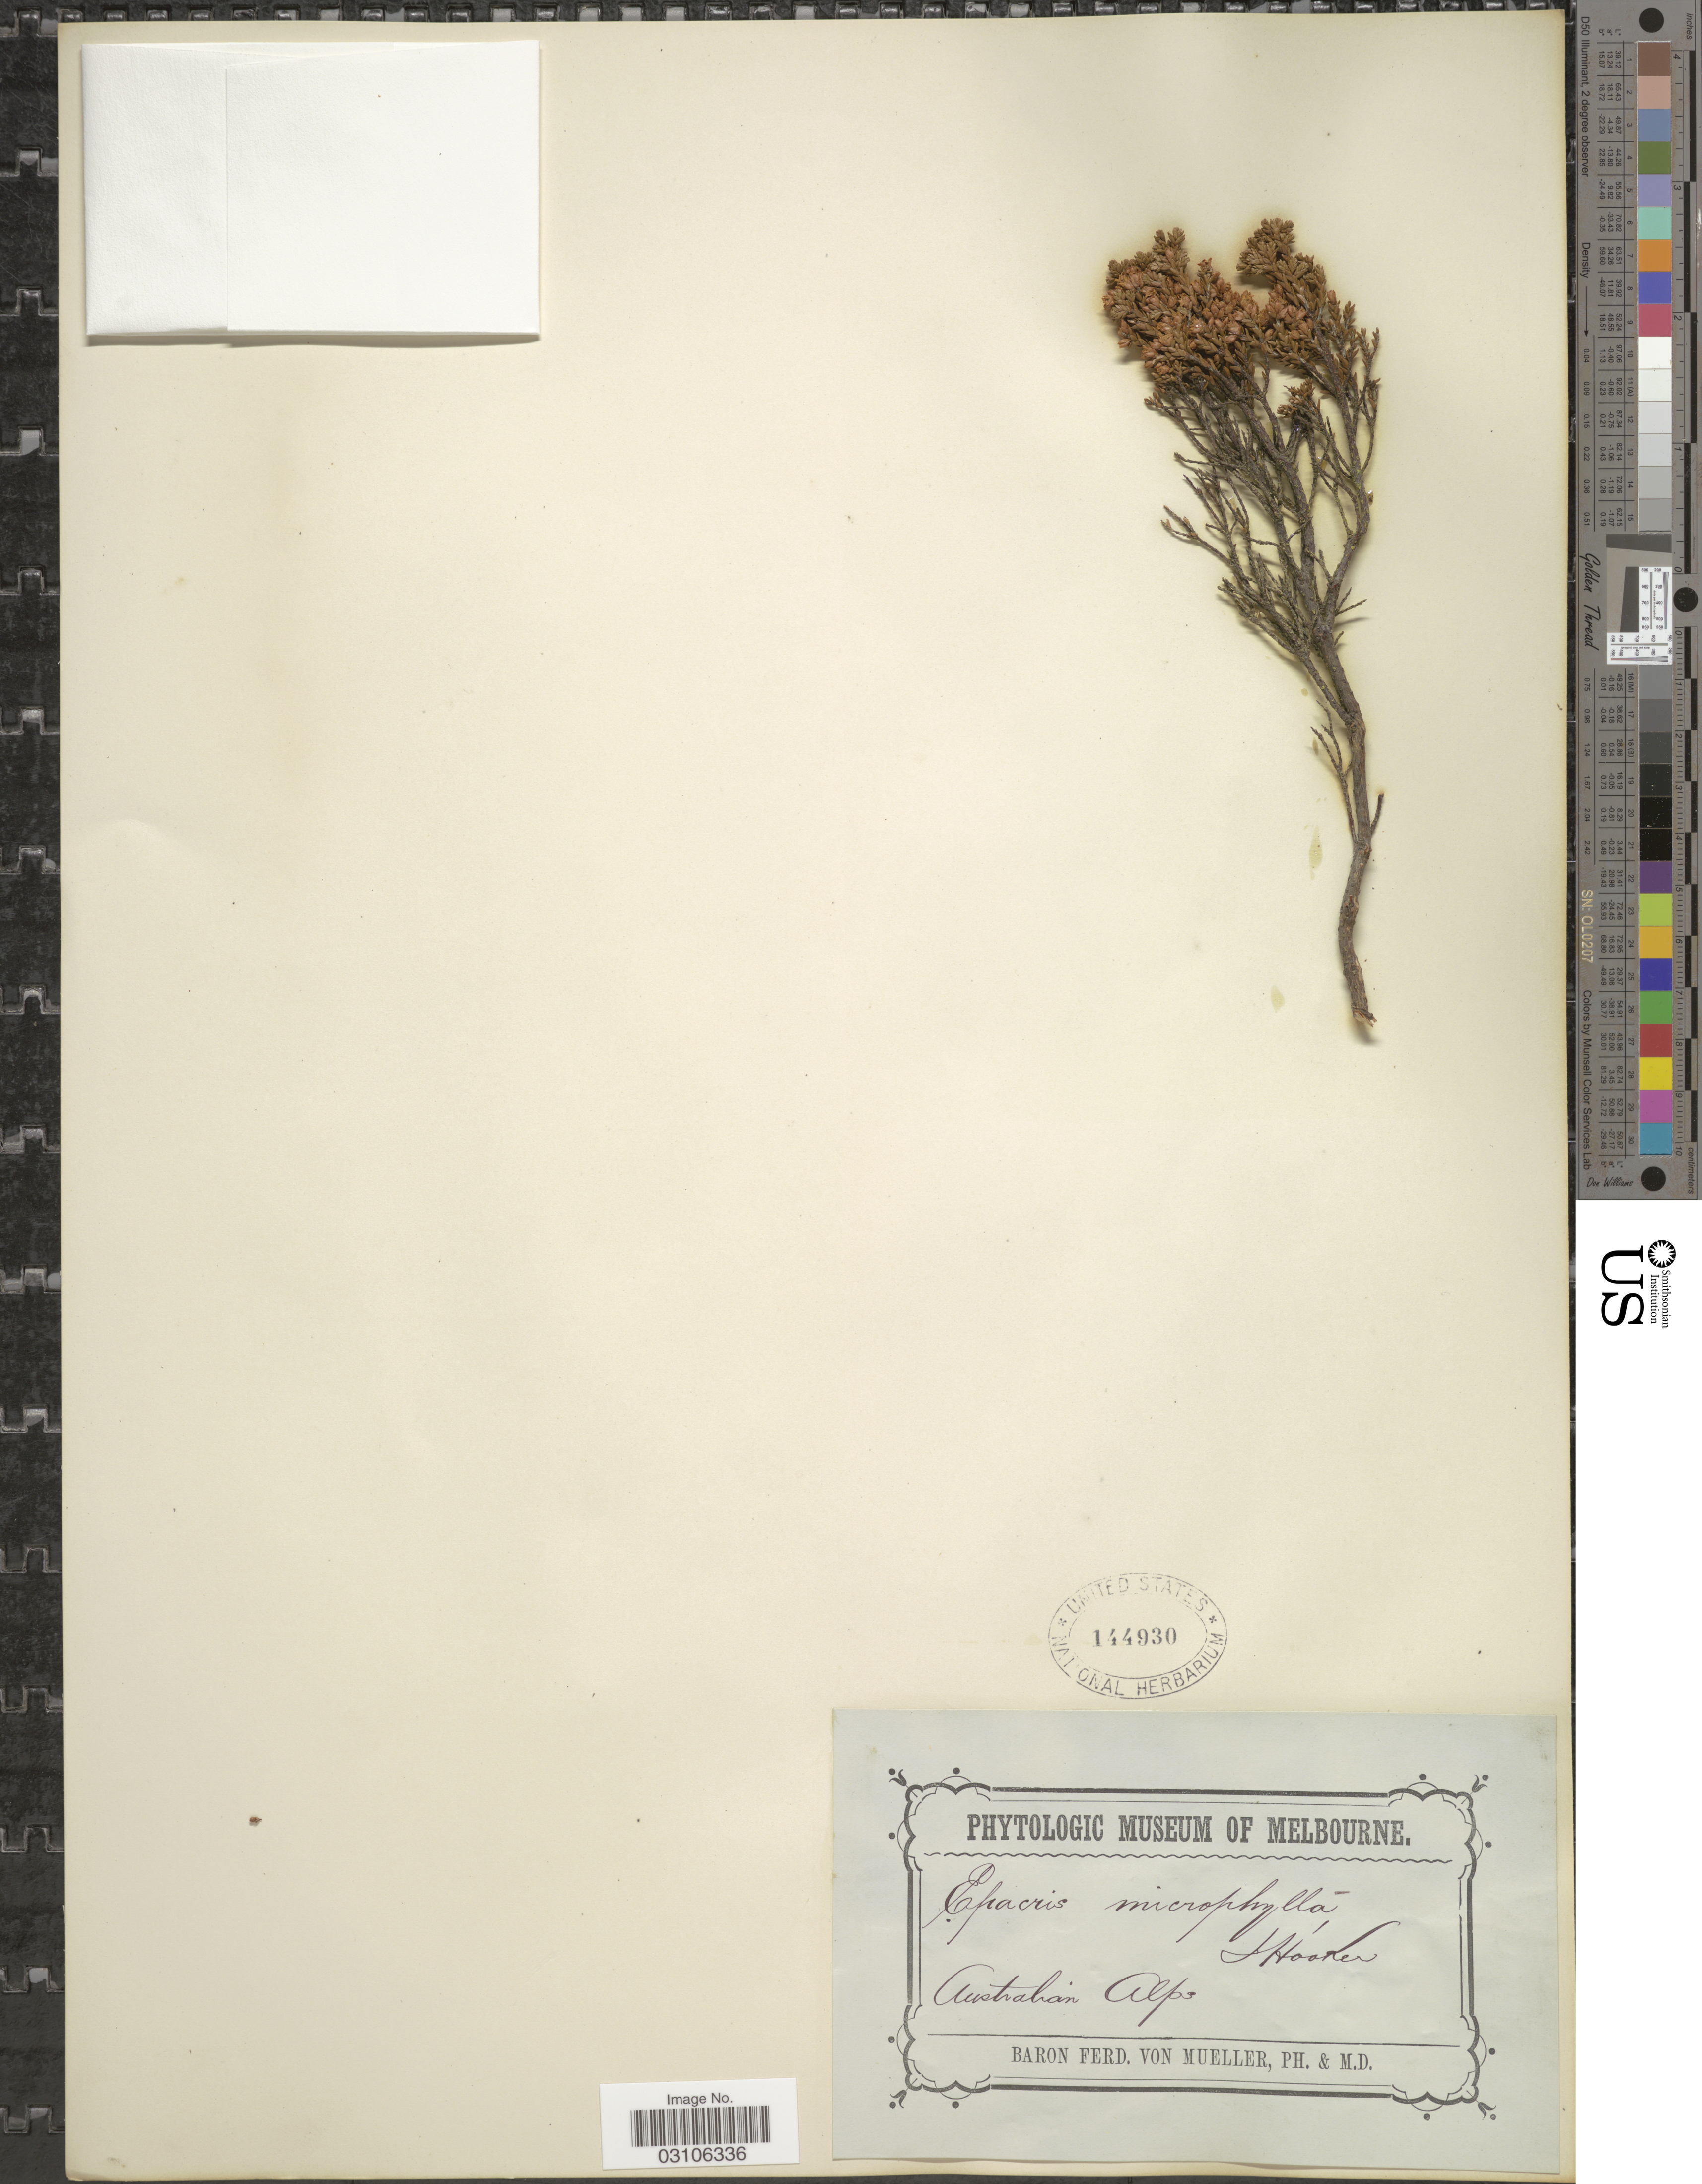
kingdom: Plantae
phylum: Tracheophyta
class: Magnoliopsida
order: Ericales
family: Ericaceae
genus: Epacris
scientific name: Epacris microphylla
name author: R. Br.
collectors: F. Mueller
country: Australia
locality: Australian Alps.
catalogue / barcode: US 144930